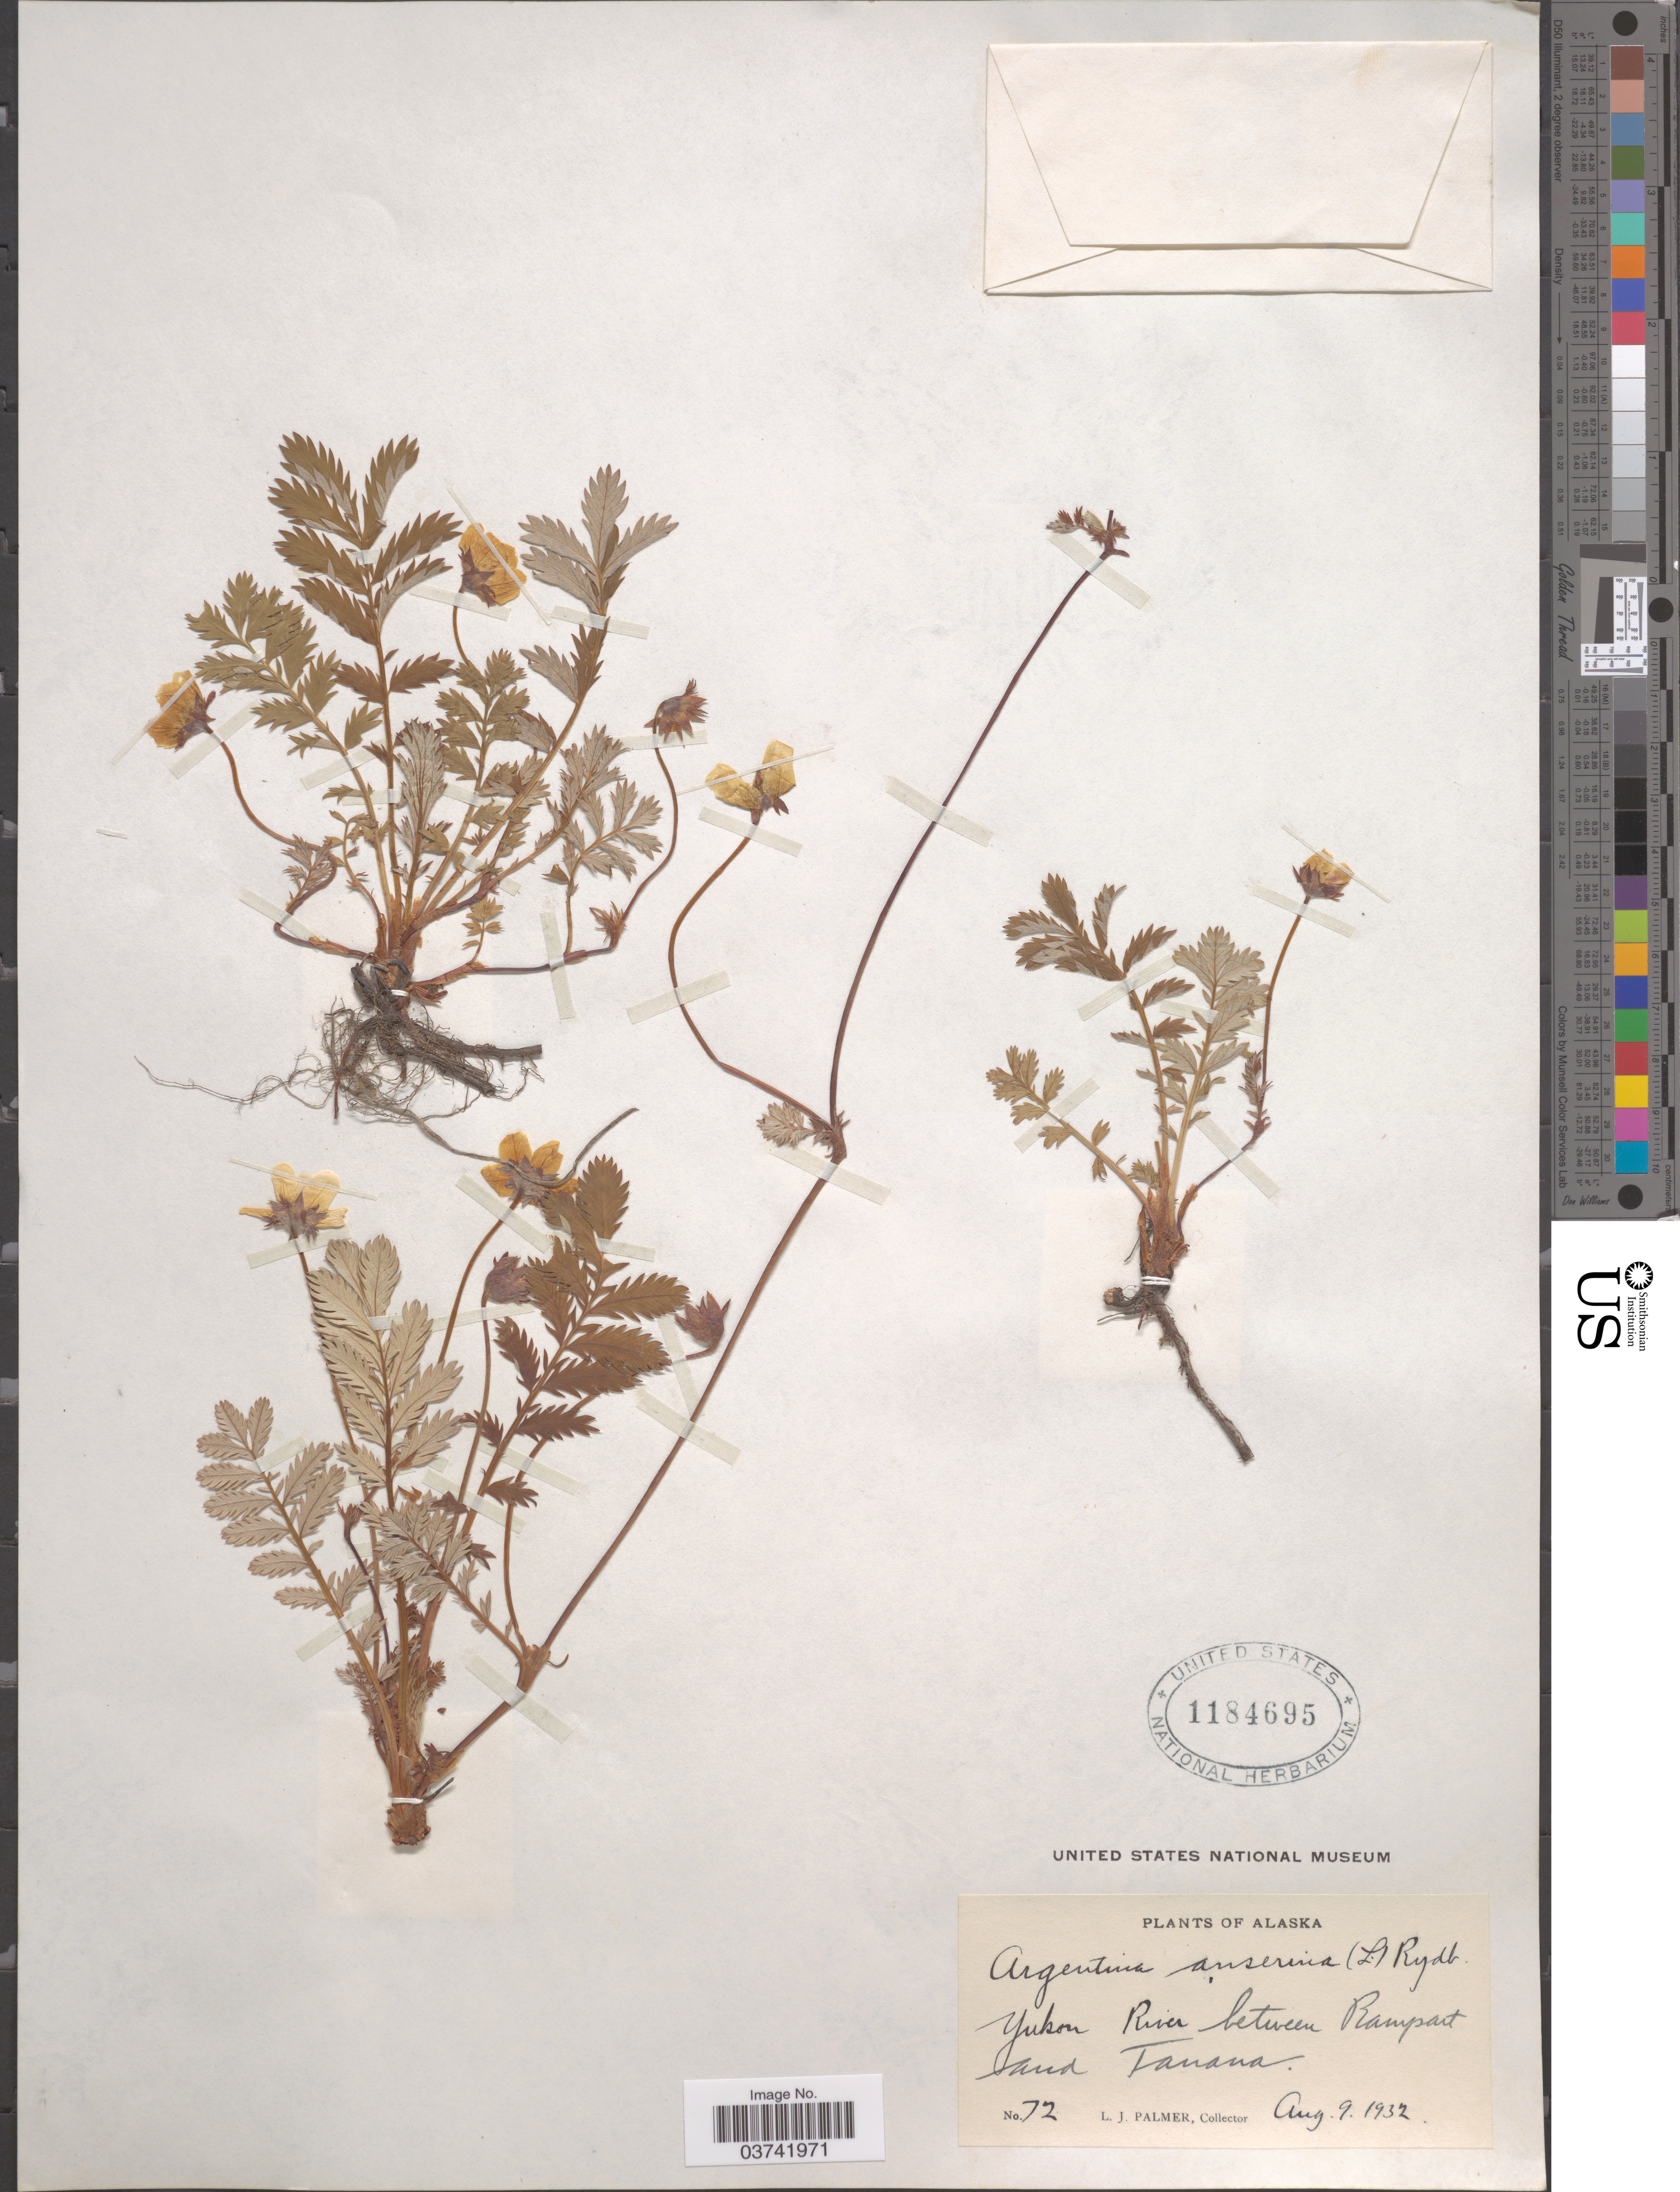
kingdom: Plantae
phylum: Tracheophyta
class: Magnoliopsida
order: Rosales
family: Rosaceae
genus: Potentilla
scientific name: Potentilla yukonensis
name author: Hultén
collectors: L. J. Palmer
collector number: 72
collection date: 1932-08-09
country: United States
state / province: Alaska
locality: Yukon River between Rampart and Tanana.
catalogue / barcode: US 1184695